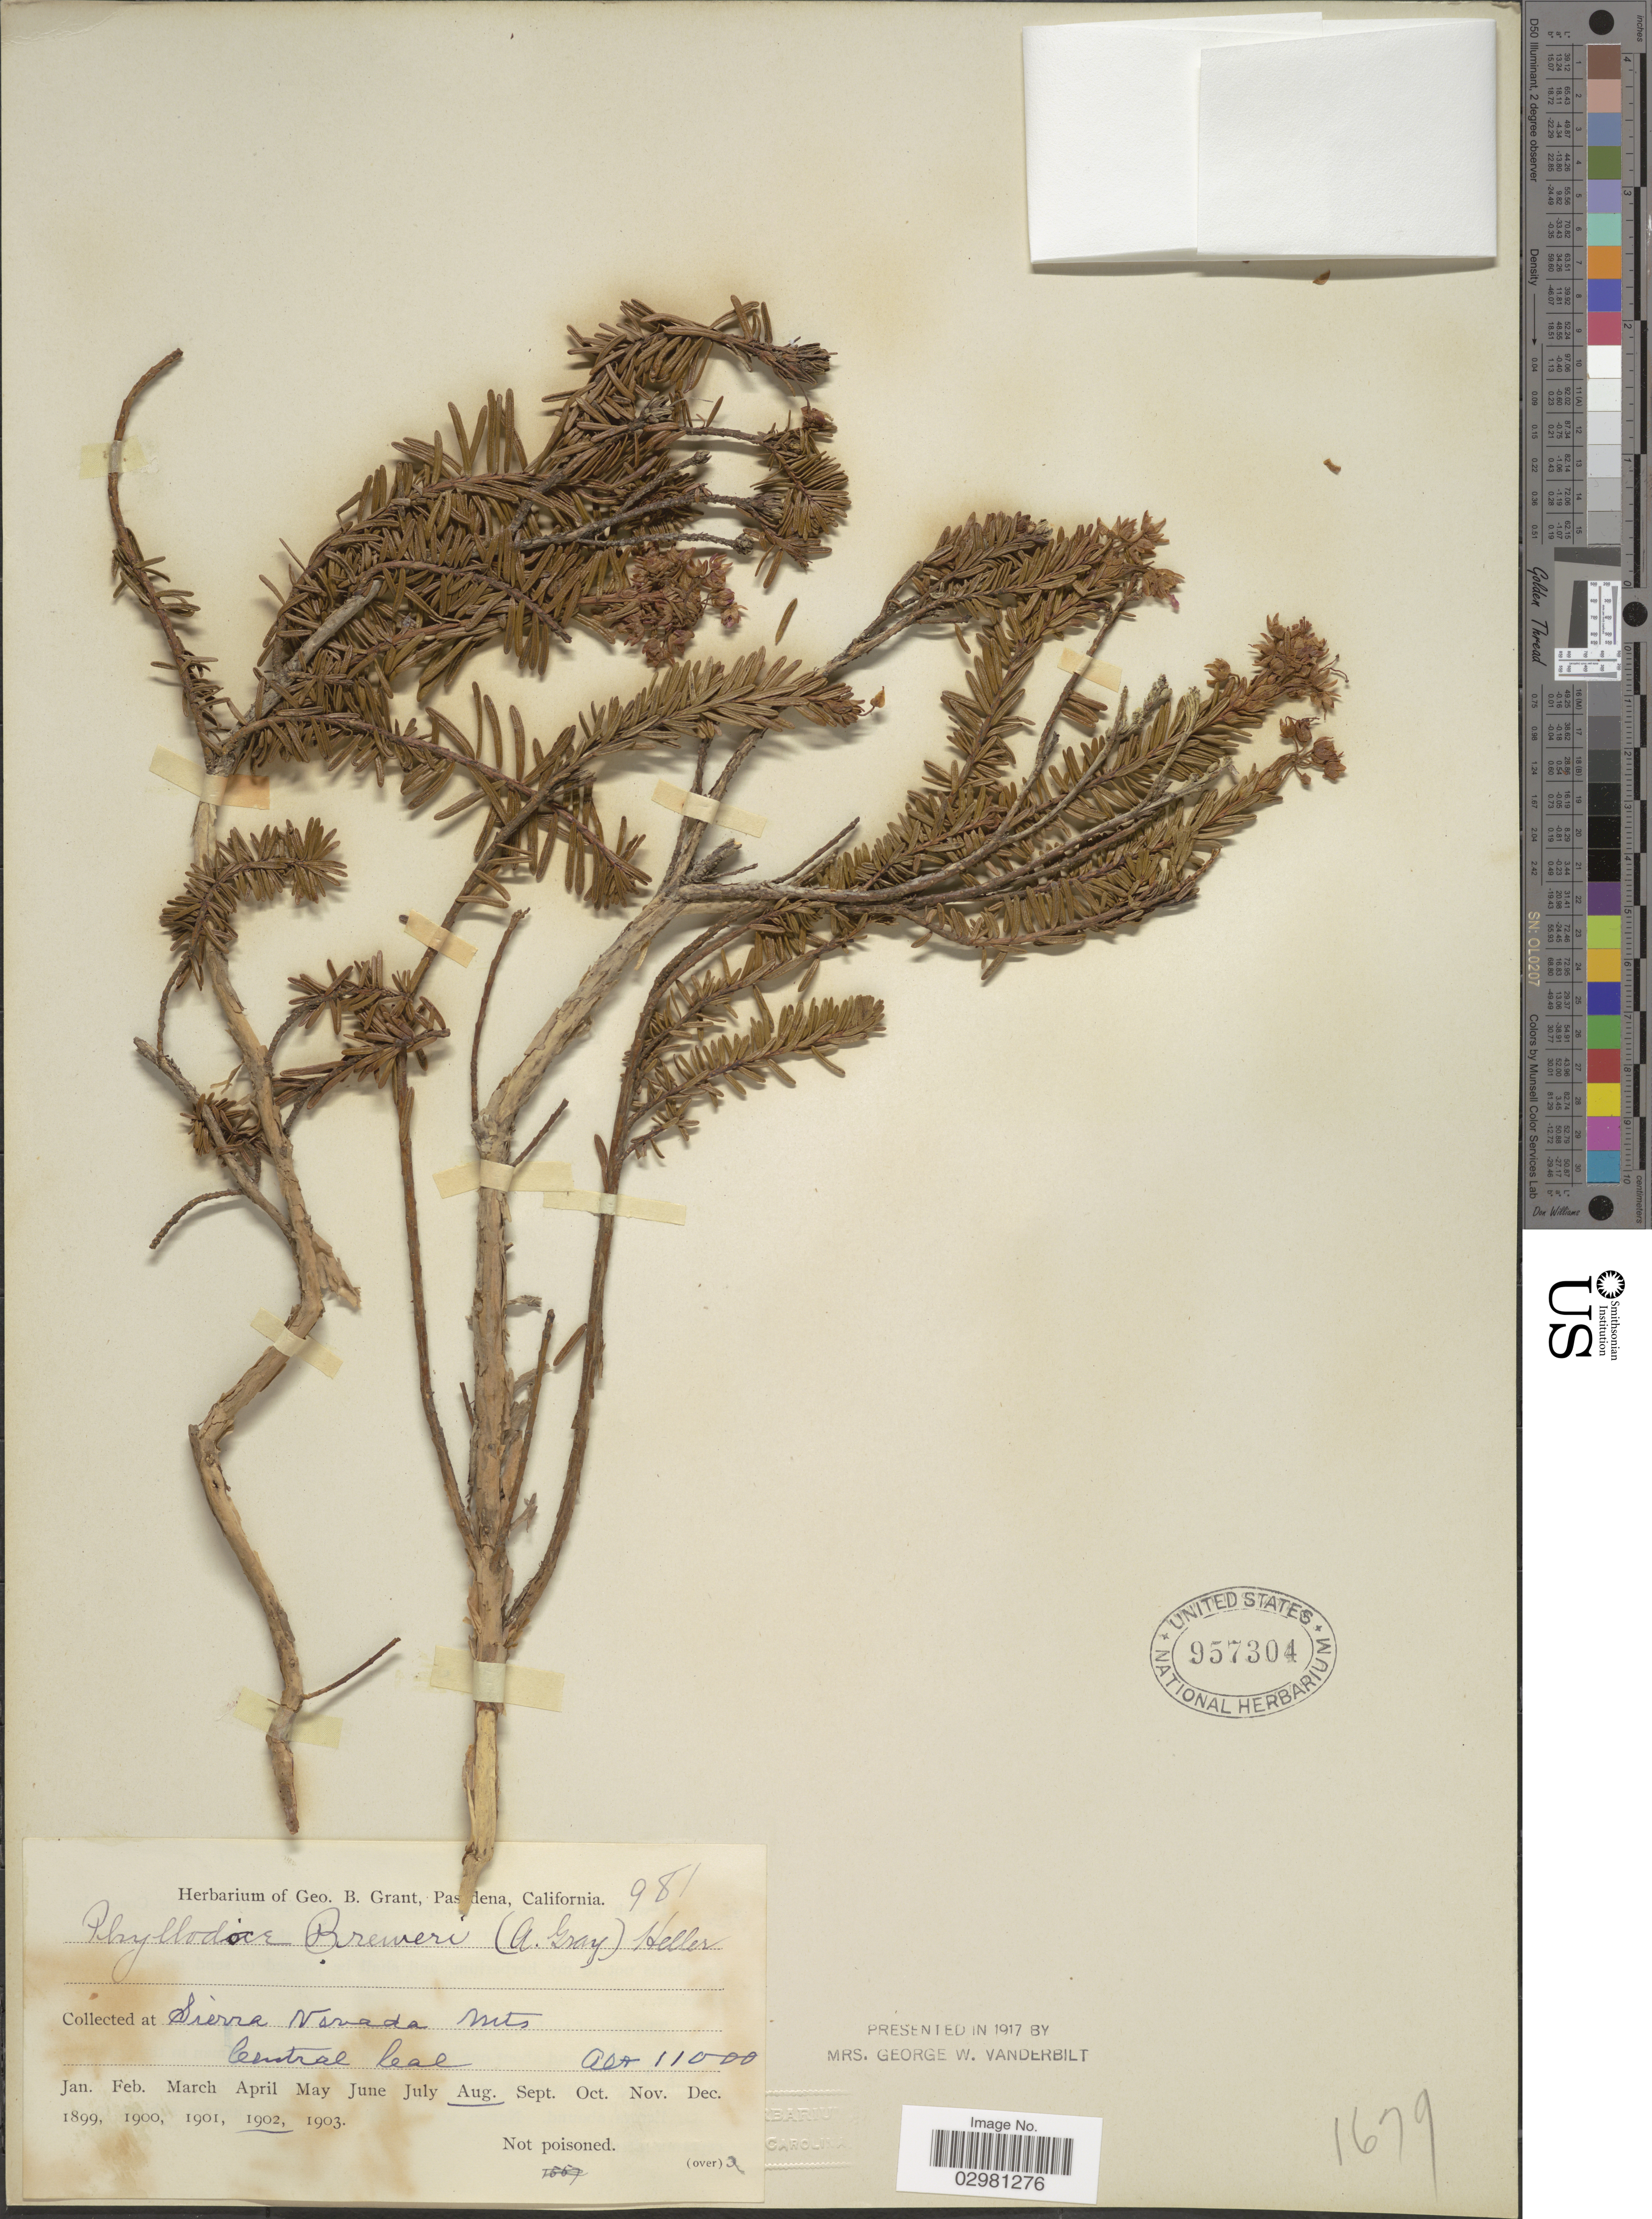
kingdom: Plantae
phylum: Tracheophyta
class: Magnoliopsida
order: Ericales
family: Ericaceae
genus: Phyllodoce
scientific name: Phyllodoce breweri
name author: (A. Gray) A. Heller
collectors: ex herb. Geo. B. Grant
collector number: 981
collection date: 1902-08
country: United States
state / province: California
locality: Sierra Nevada Mts., Central Cal.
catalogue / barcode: US 957304